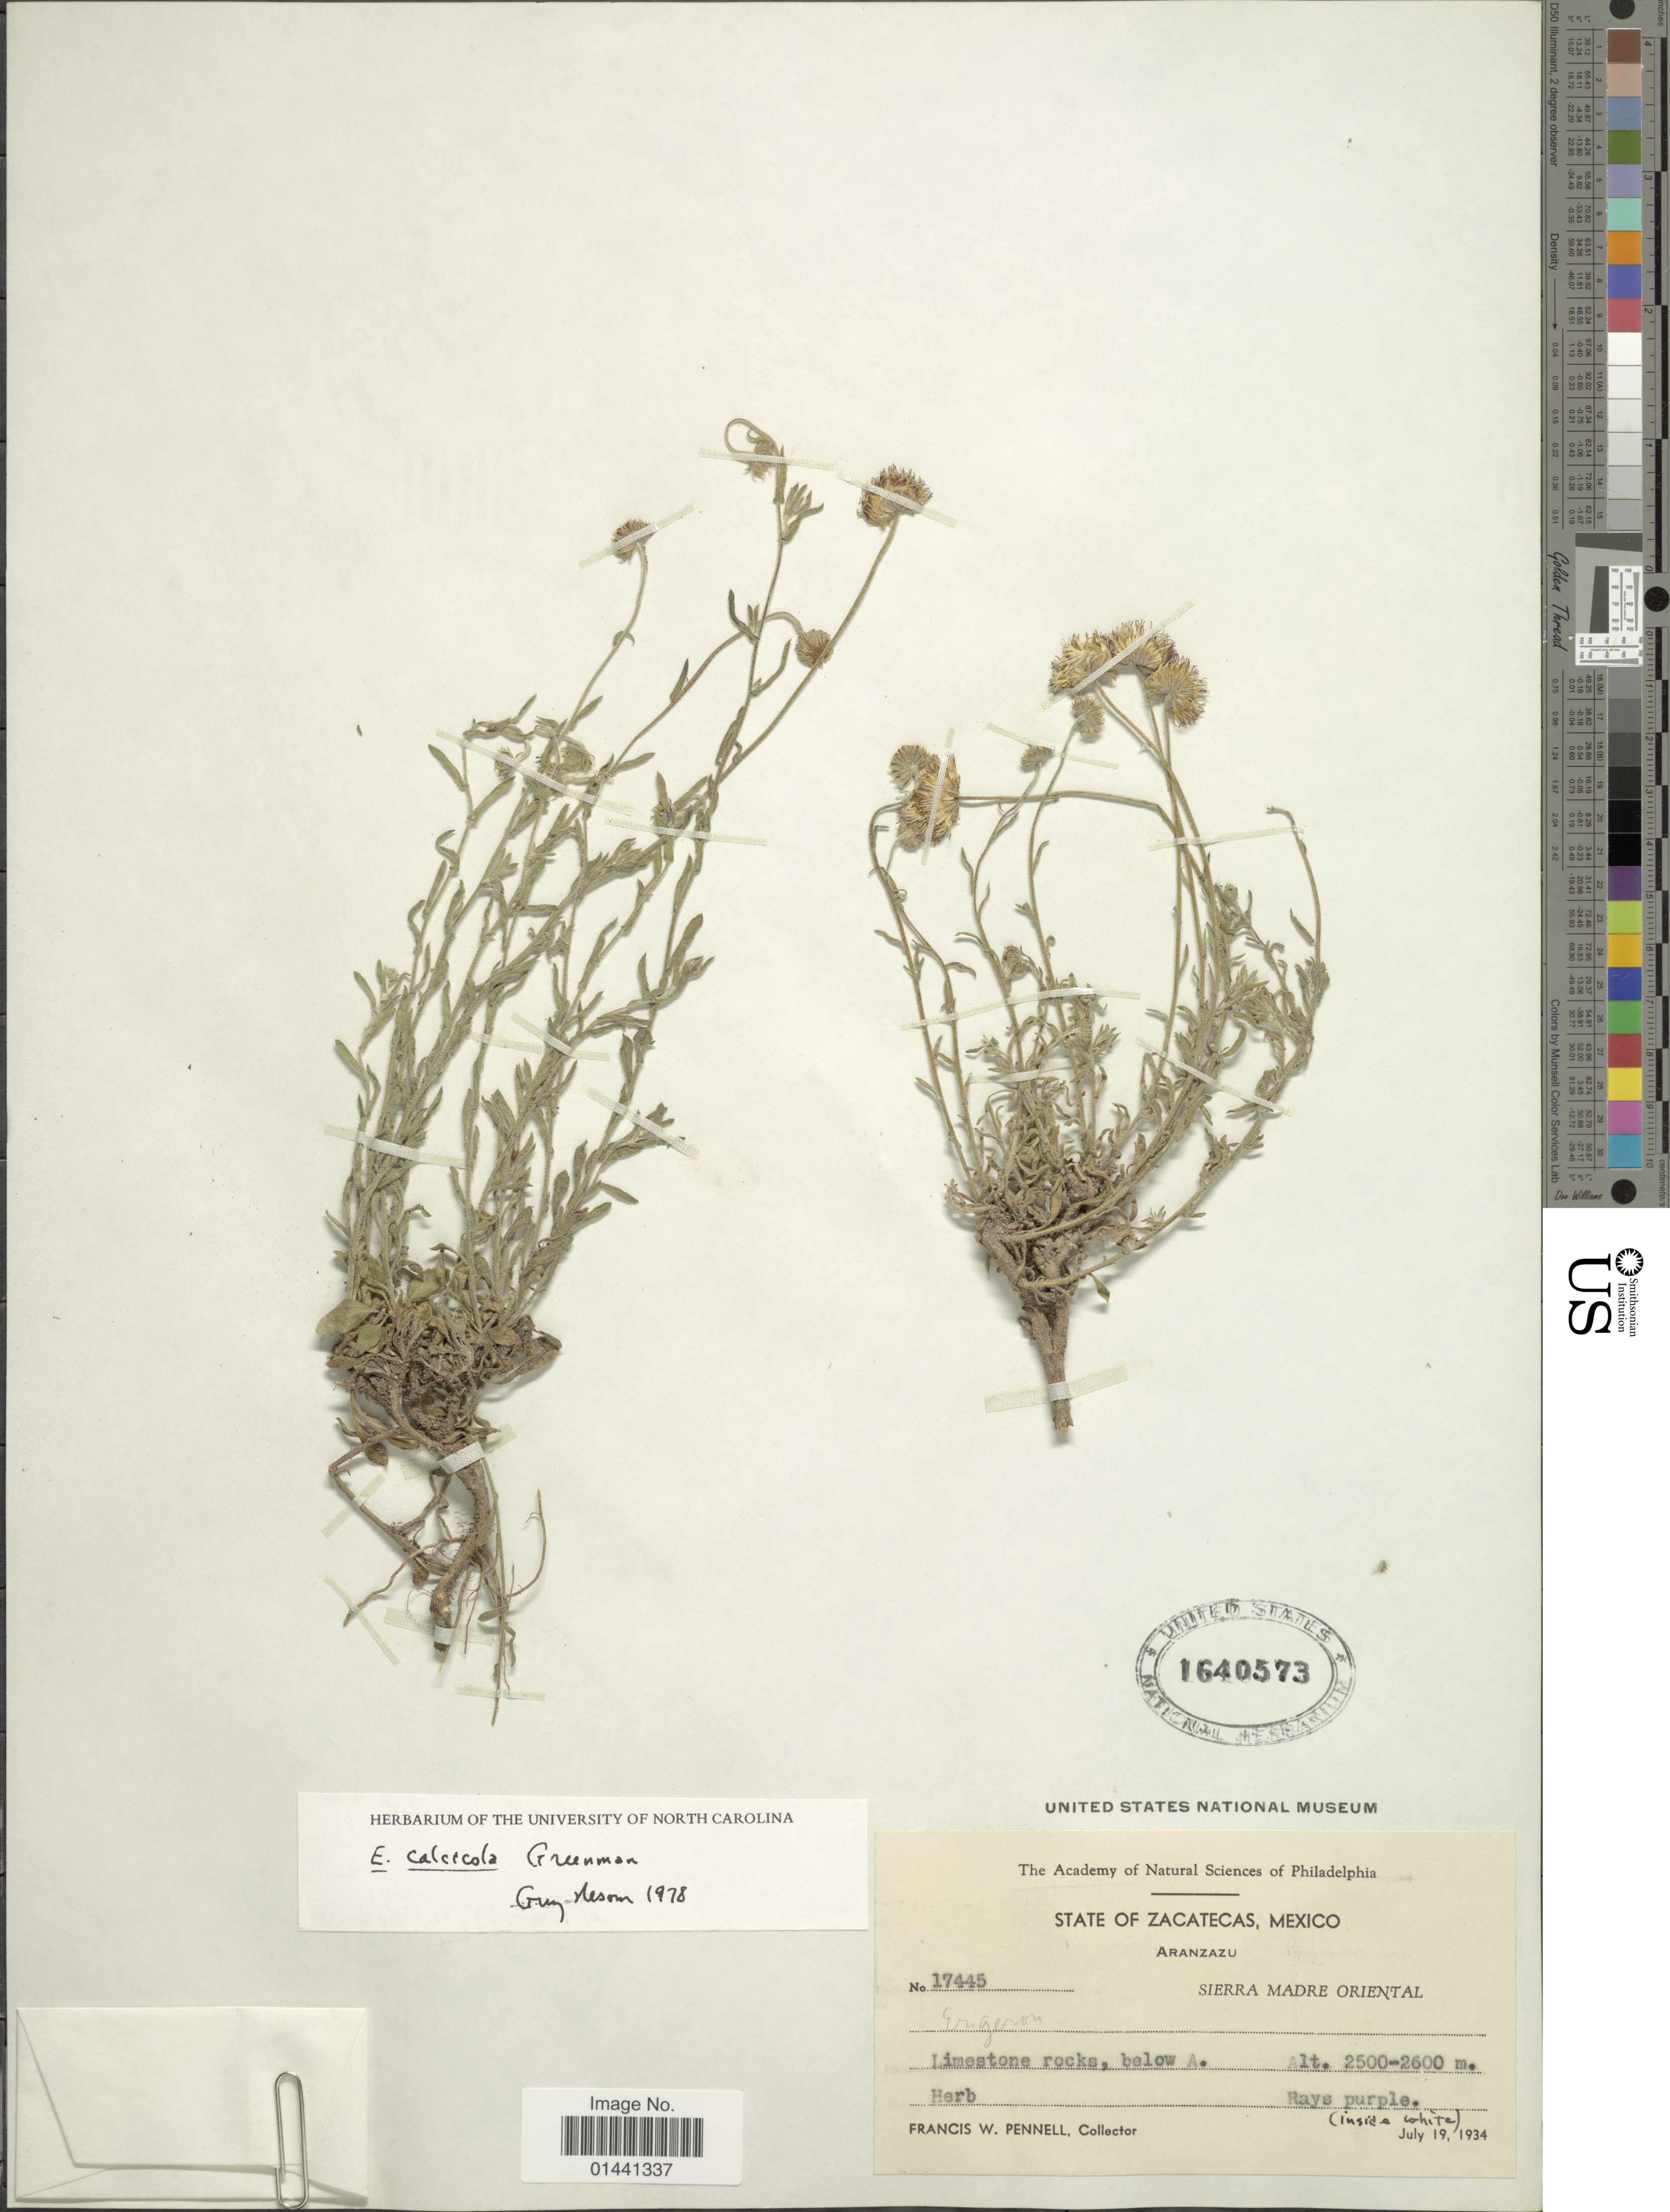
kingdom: Plantae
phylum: Tracheophyta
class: Magnoliopsida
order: Asterales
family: Asteraceae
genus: Erigeron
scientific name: Erigeron calcicola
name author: Greenm.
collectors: F. W. Pennell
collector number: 17445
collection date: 1934-07-19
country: Mexico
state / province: Zacatecas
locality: Aranzazu, Sierra Madre Oriental, Limestone rocks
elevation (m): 2500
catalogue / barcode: US 1640573